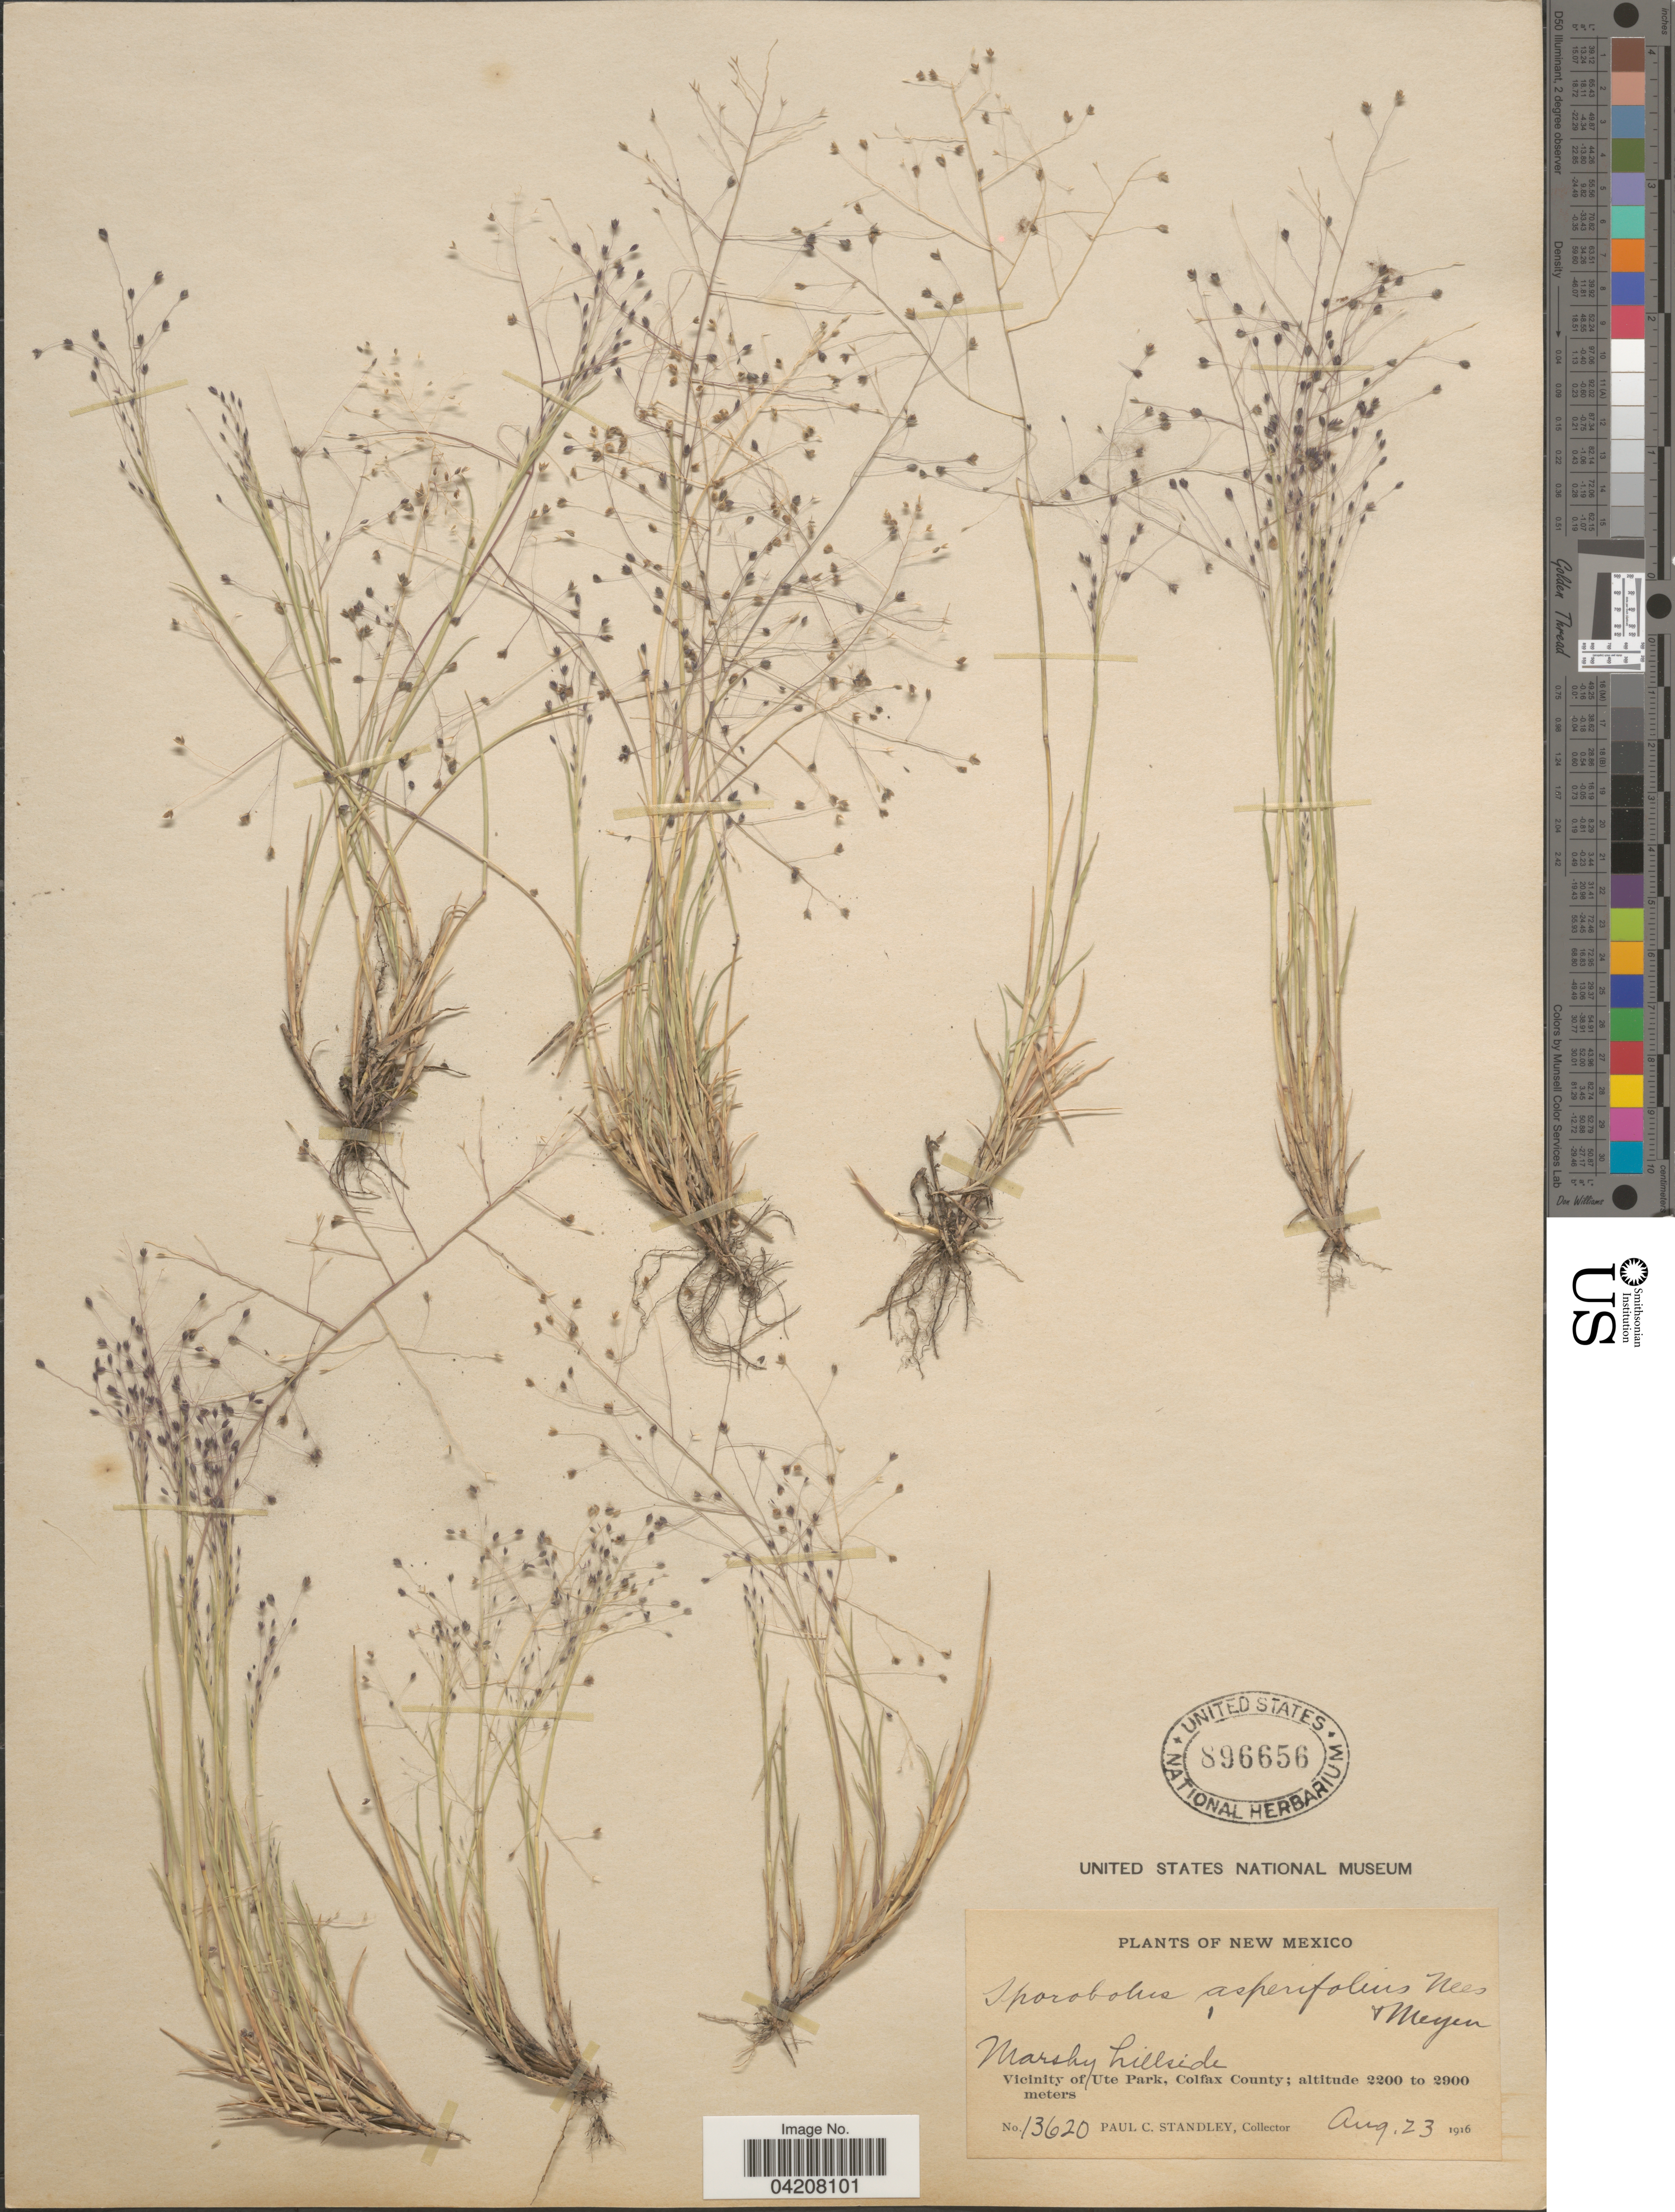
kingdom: Plantae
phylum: Tracheophyta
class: Liliopsida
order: Poales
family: Poaceae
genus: Muhlenbergia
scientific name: Muhlenbergia asperifolia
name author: (Nees & Meyen ex Trin.) Parodi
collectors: P. C. Standley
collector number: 13620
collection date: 1916-08-23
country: United States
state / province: New Mexico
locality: Marshy hillside. Vicinity of Ute Park, Colfax County.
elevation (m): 2200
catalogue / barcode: US 896656